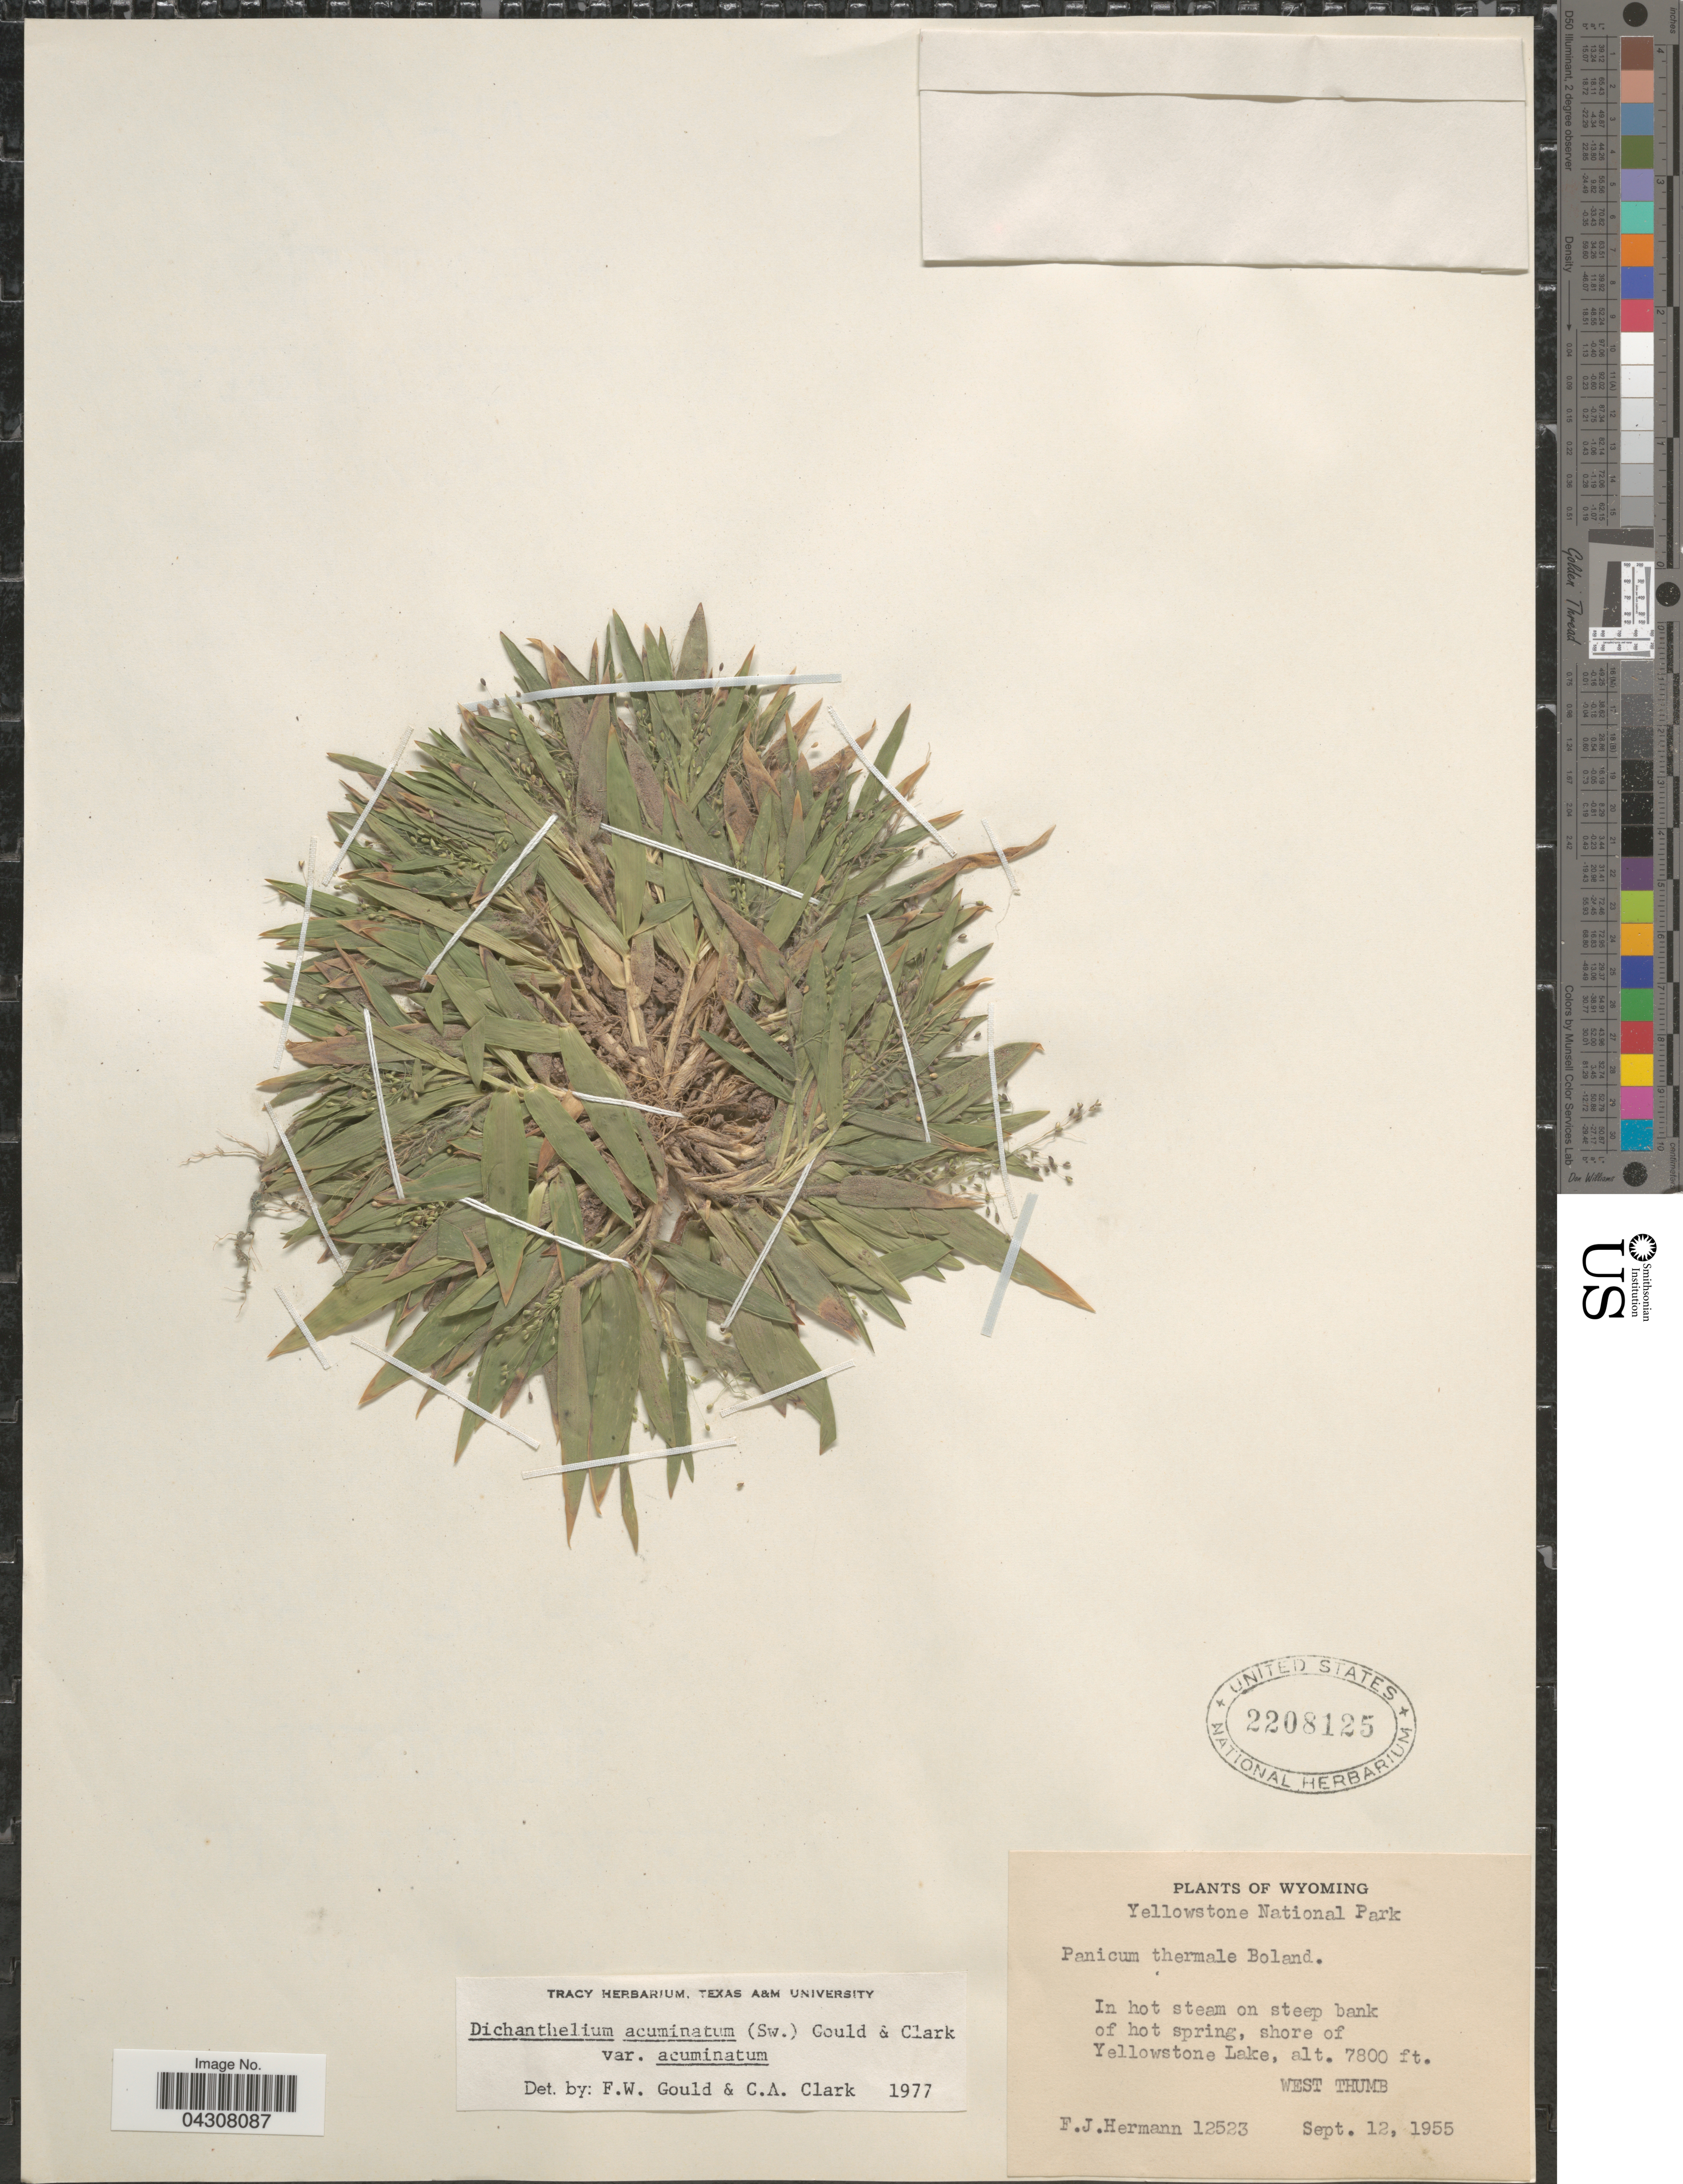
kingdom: Plantae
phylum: Tracheophyta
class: Liliopsida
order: Poales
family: Poaceae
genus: Dichanthelium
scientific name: Dichanthelium acuminatum var. acuminatum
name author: (Sw.) Gould & C.A. Clark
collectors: F. J. Hermann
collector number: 12523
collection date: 1955-09-12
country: United States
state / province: Wyoming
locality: Yellowstone National Park. In hot steam on steep bank of hot spring, shore of Yellowstone Lake, West Thumb.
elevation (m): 2377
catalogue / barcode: US 2208125